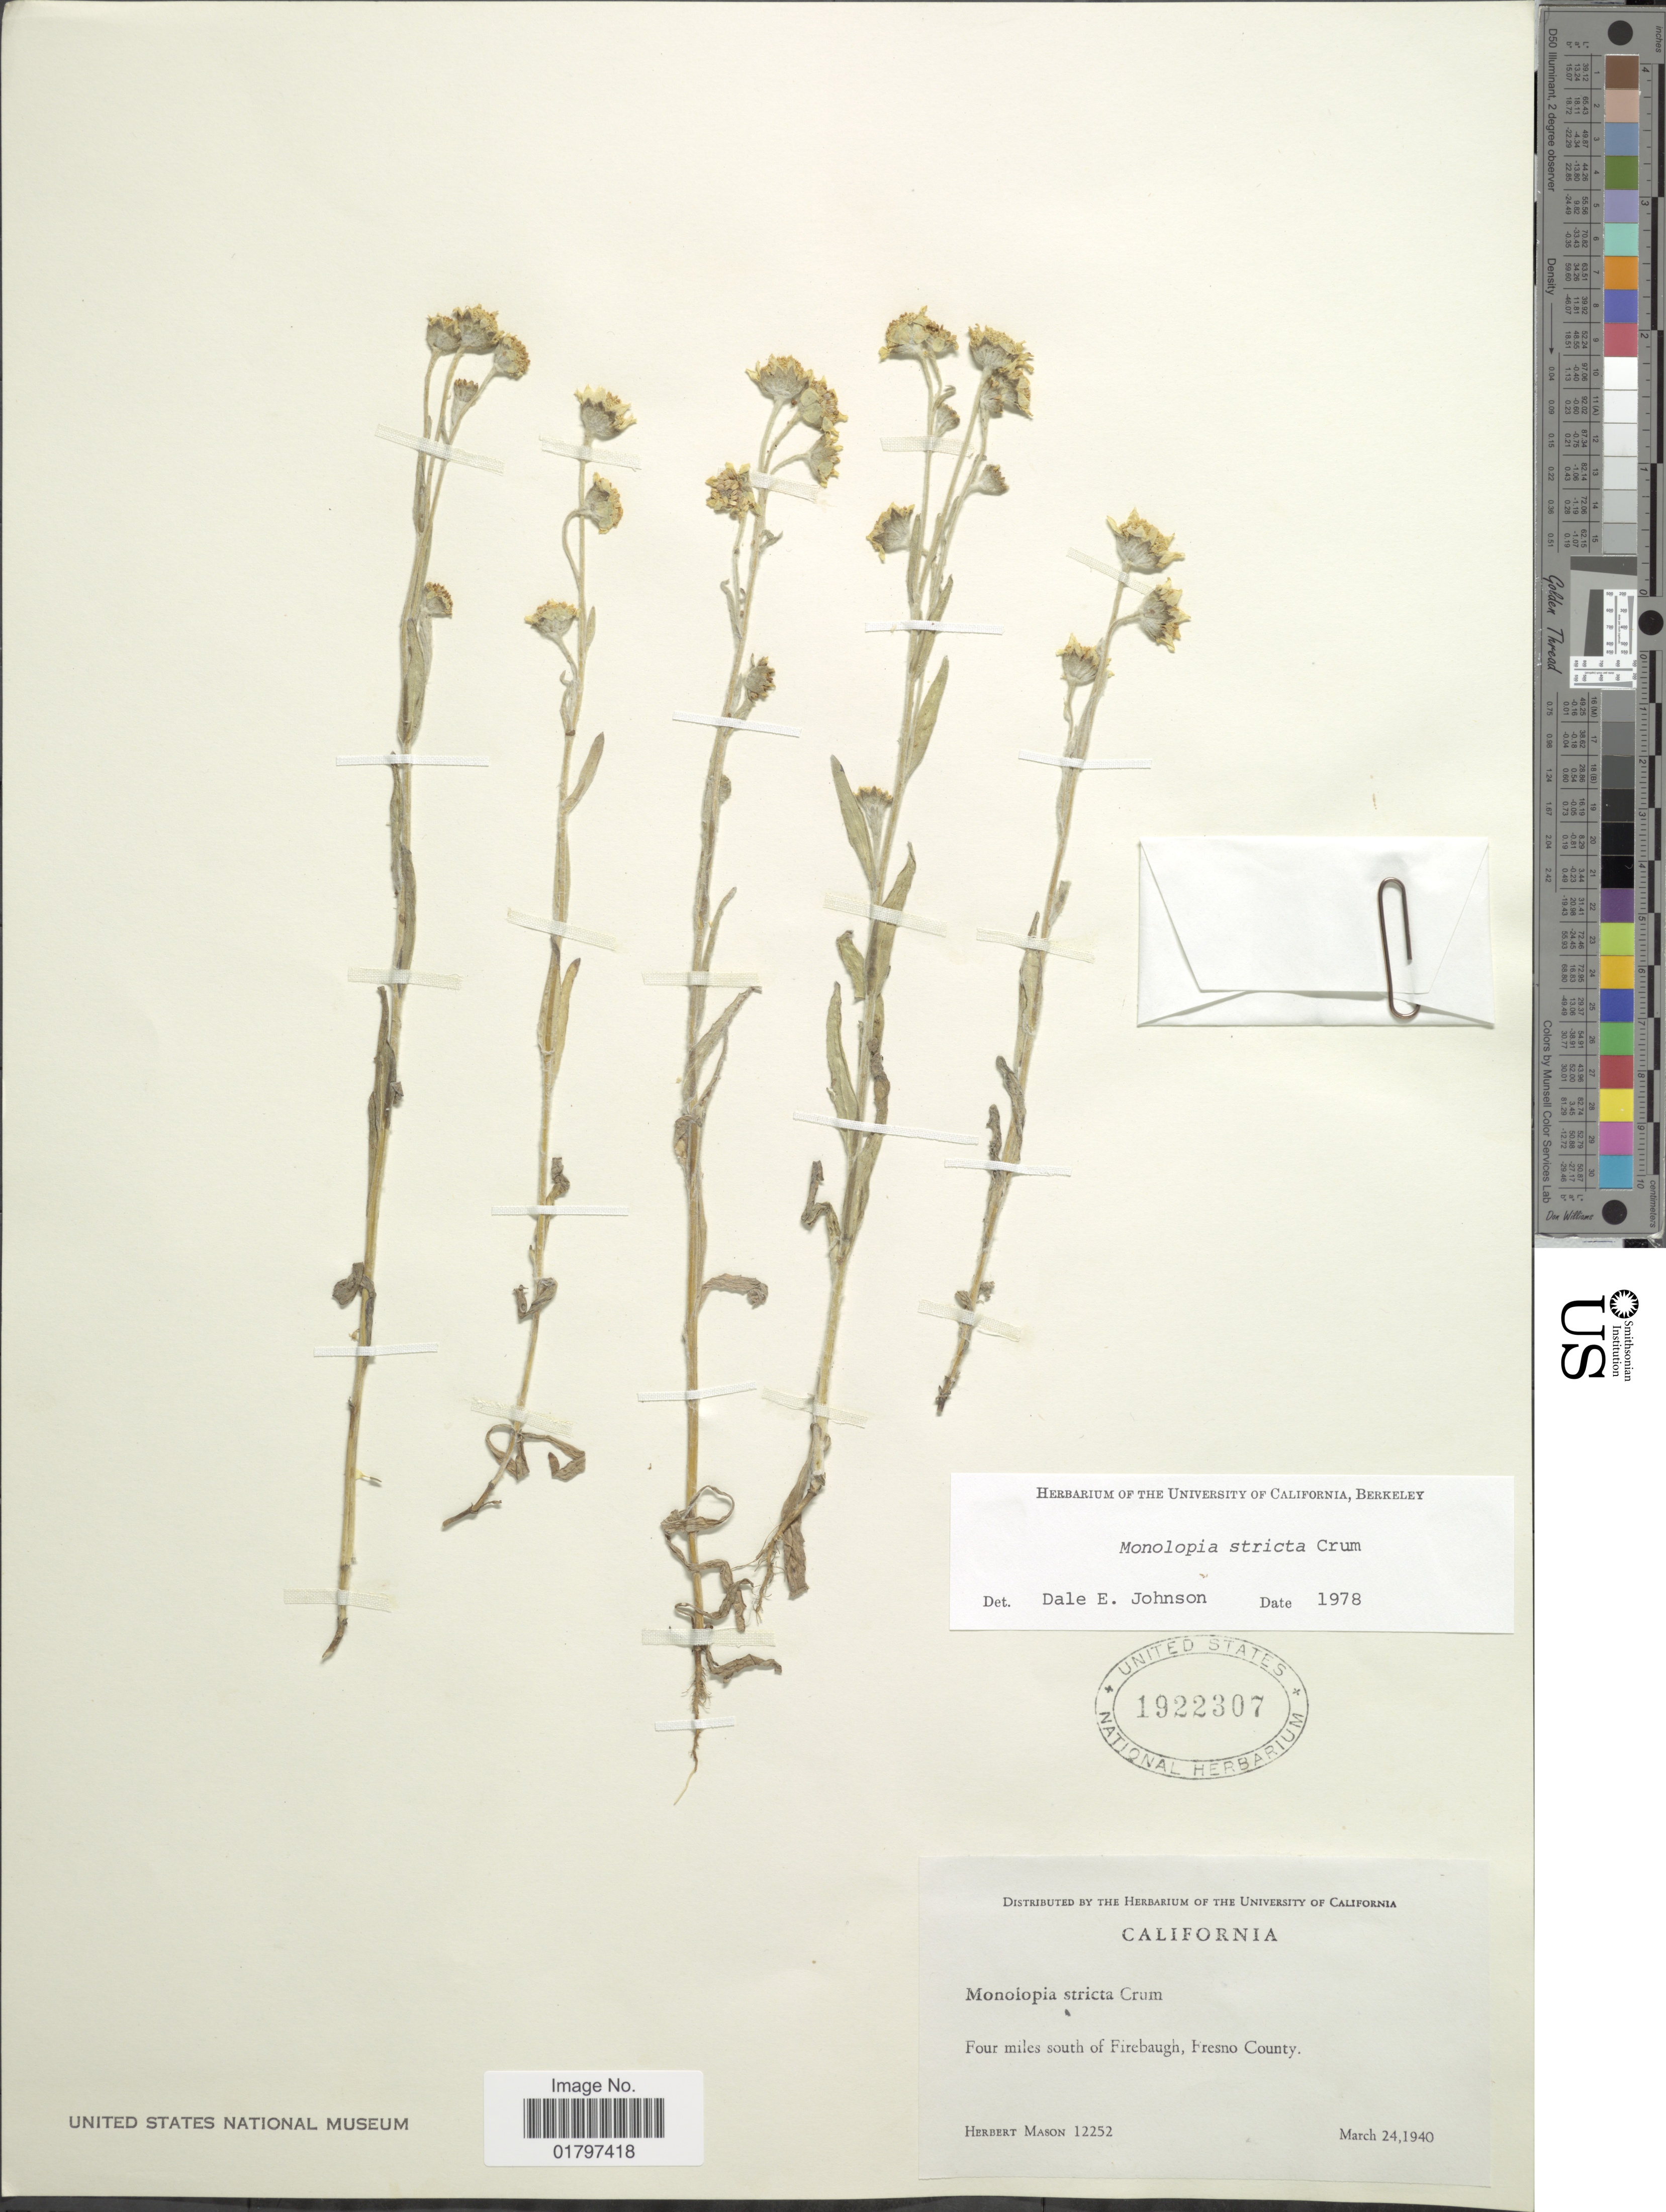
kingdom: Plantae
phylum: Tracheophyta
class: Magnoliopsida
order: Asterales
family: Asteraceae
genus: Monolopia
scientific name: Monolopia stricta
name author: Crum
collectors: H. L. Mason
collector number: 12252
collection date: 1940-03-24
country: United States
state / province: California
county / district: Fresno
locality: Four miles south of Firebaugh, Fresno County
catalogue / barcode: US 1922307